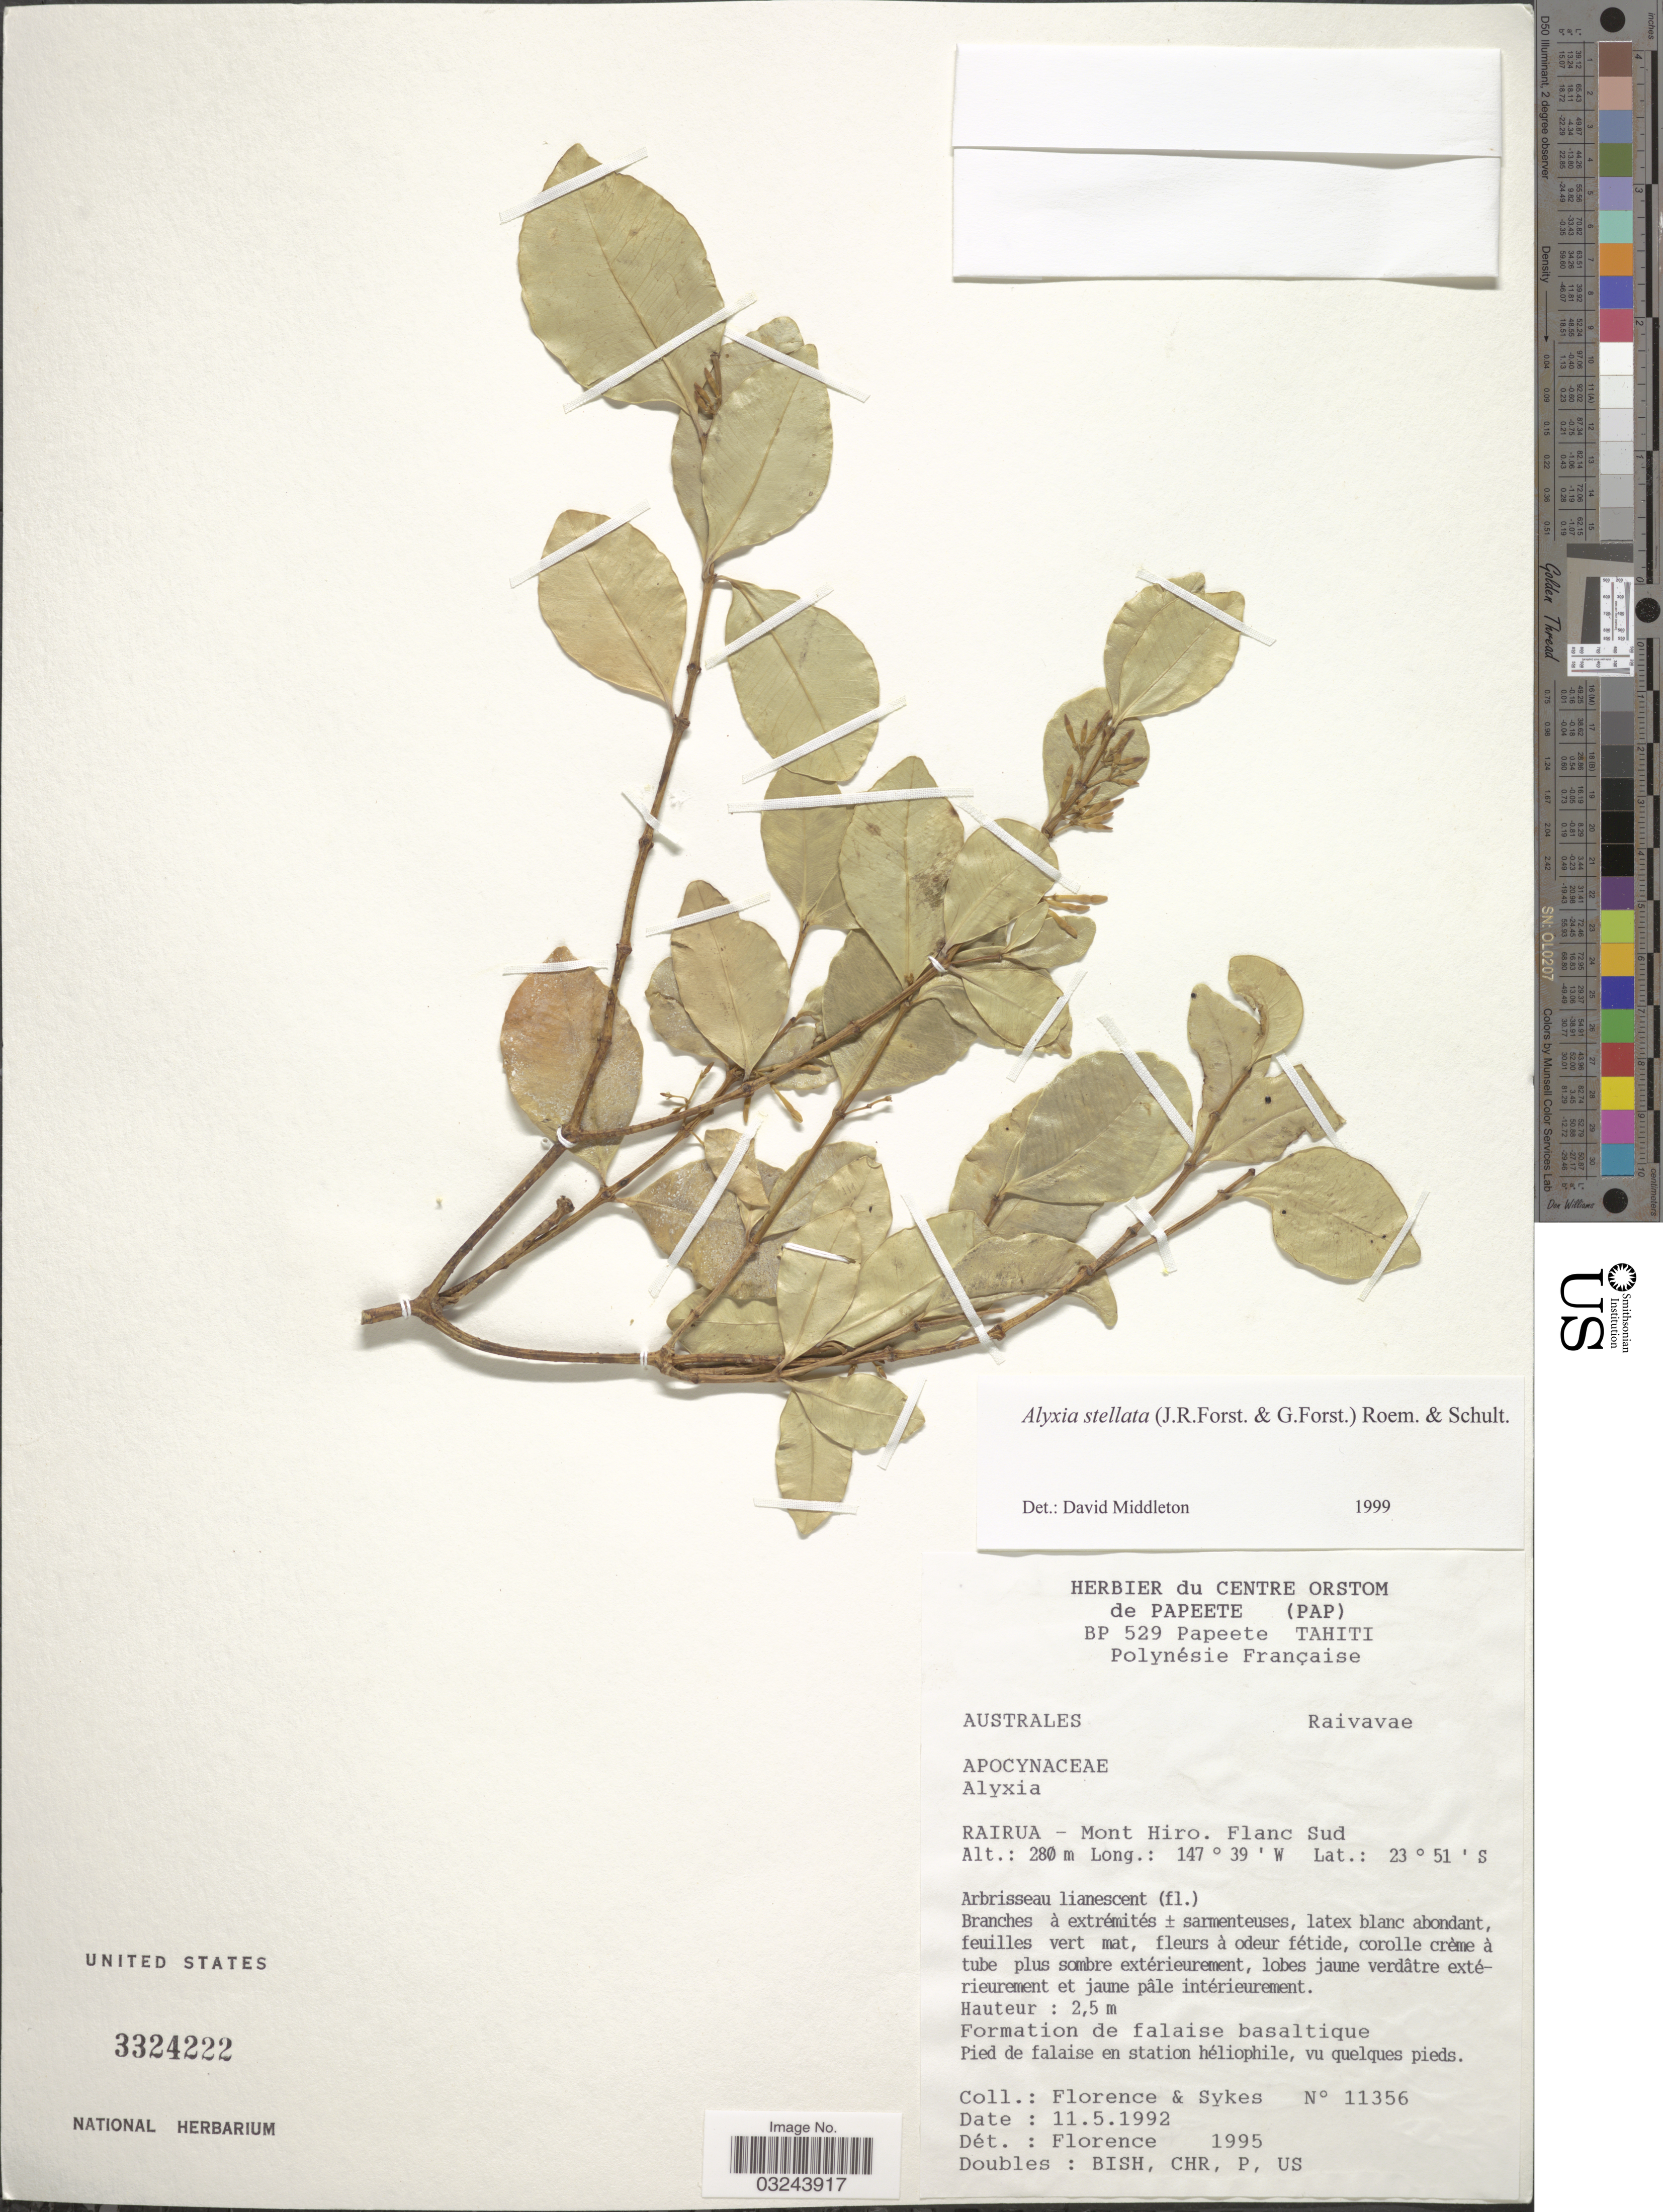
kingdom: Plantae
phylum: Tracheophyta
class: Magnoliopsida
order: Gentianales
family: Apocynaceae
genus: Alyxia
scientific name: Alyxia stellata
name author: (J.R. Forst. & G. Forst.) Roem. & Schult.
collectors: -. Florence & Sykes, --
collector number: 11356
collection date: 1992-05-11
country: French Polynesia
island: Raivavae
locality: Polynésie Française. Australes, Raivavae. Rairua - Mont Hiro. Flanc Sud.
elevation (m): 280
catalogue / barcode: US 3324222